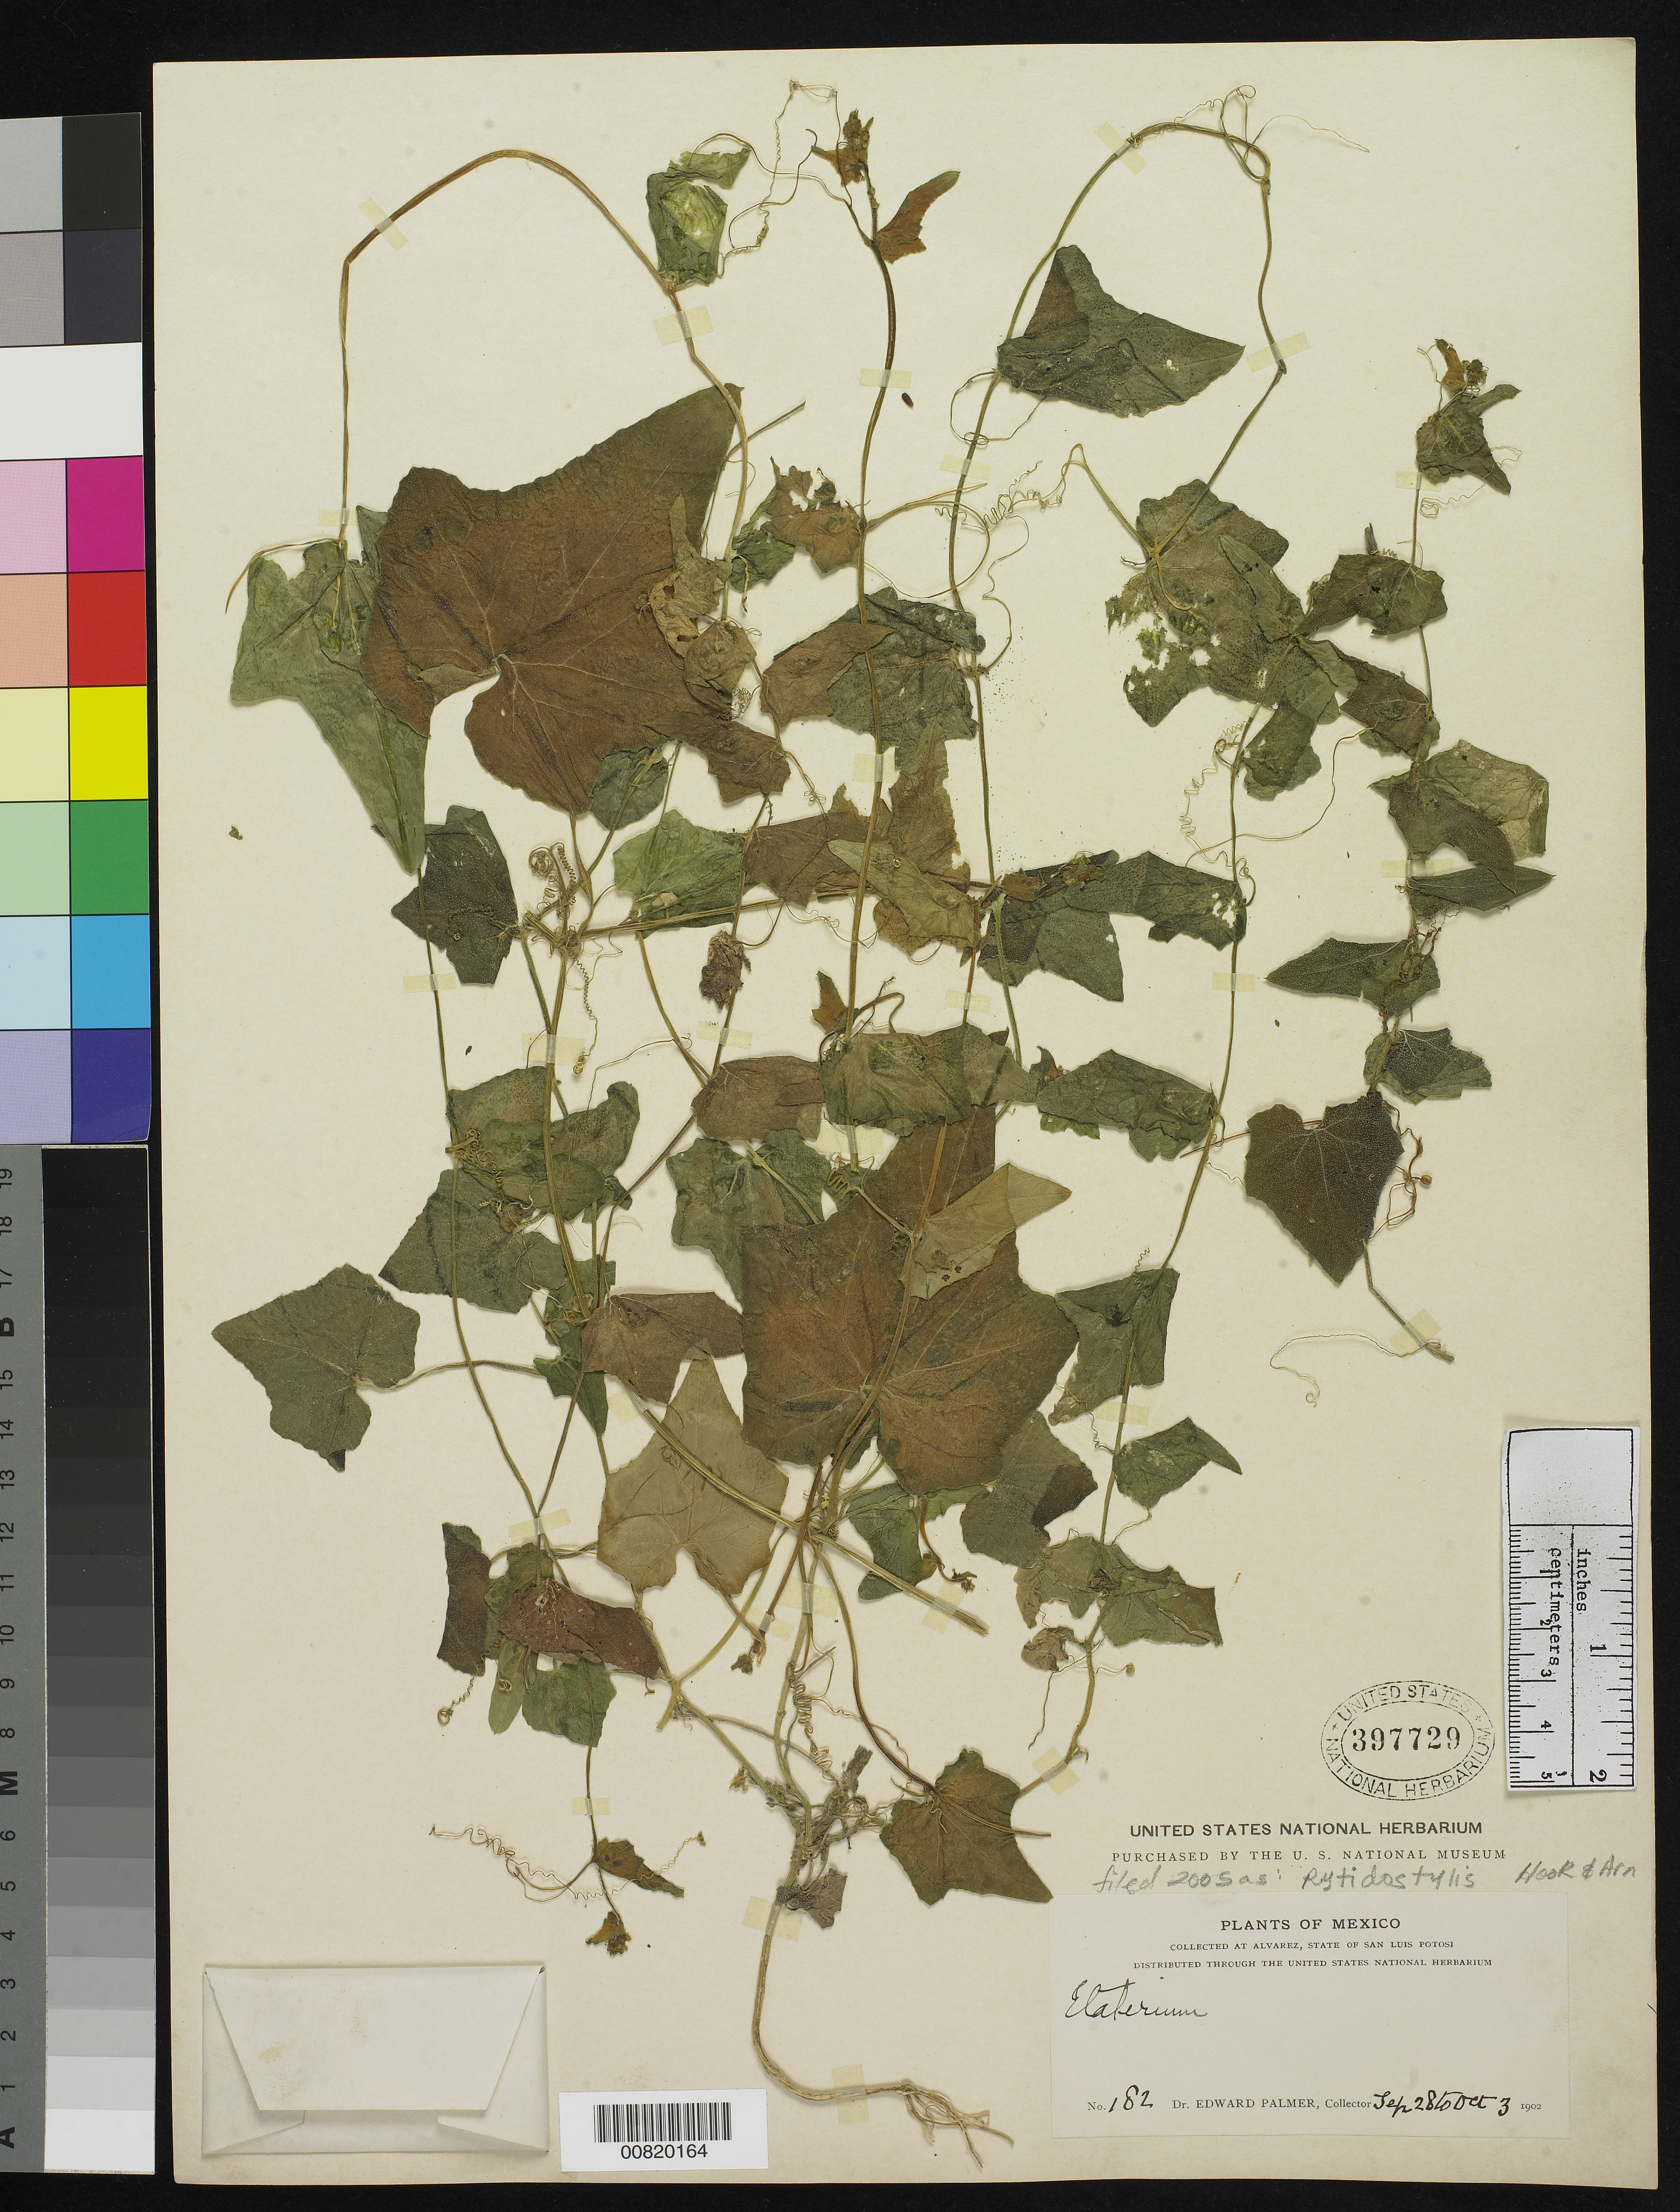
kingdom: Plantae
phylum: Tracheophyta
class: Magnoliopsida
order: Cucurbitales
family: Cucurbitaceae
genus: Cyclanthera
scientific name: Cyclanthera sp.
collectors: E. Palmer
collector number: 182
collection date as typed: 28 Sep 1902 to 03 Oct 1902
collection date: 1902-09-28/1902-10-03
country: Mexico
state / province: San Luis Potosí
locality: Alvarez, San Luis Potosí.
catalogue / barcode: US 397729